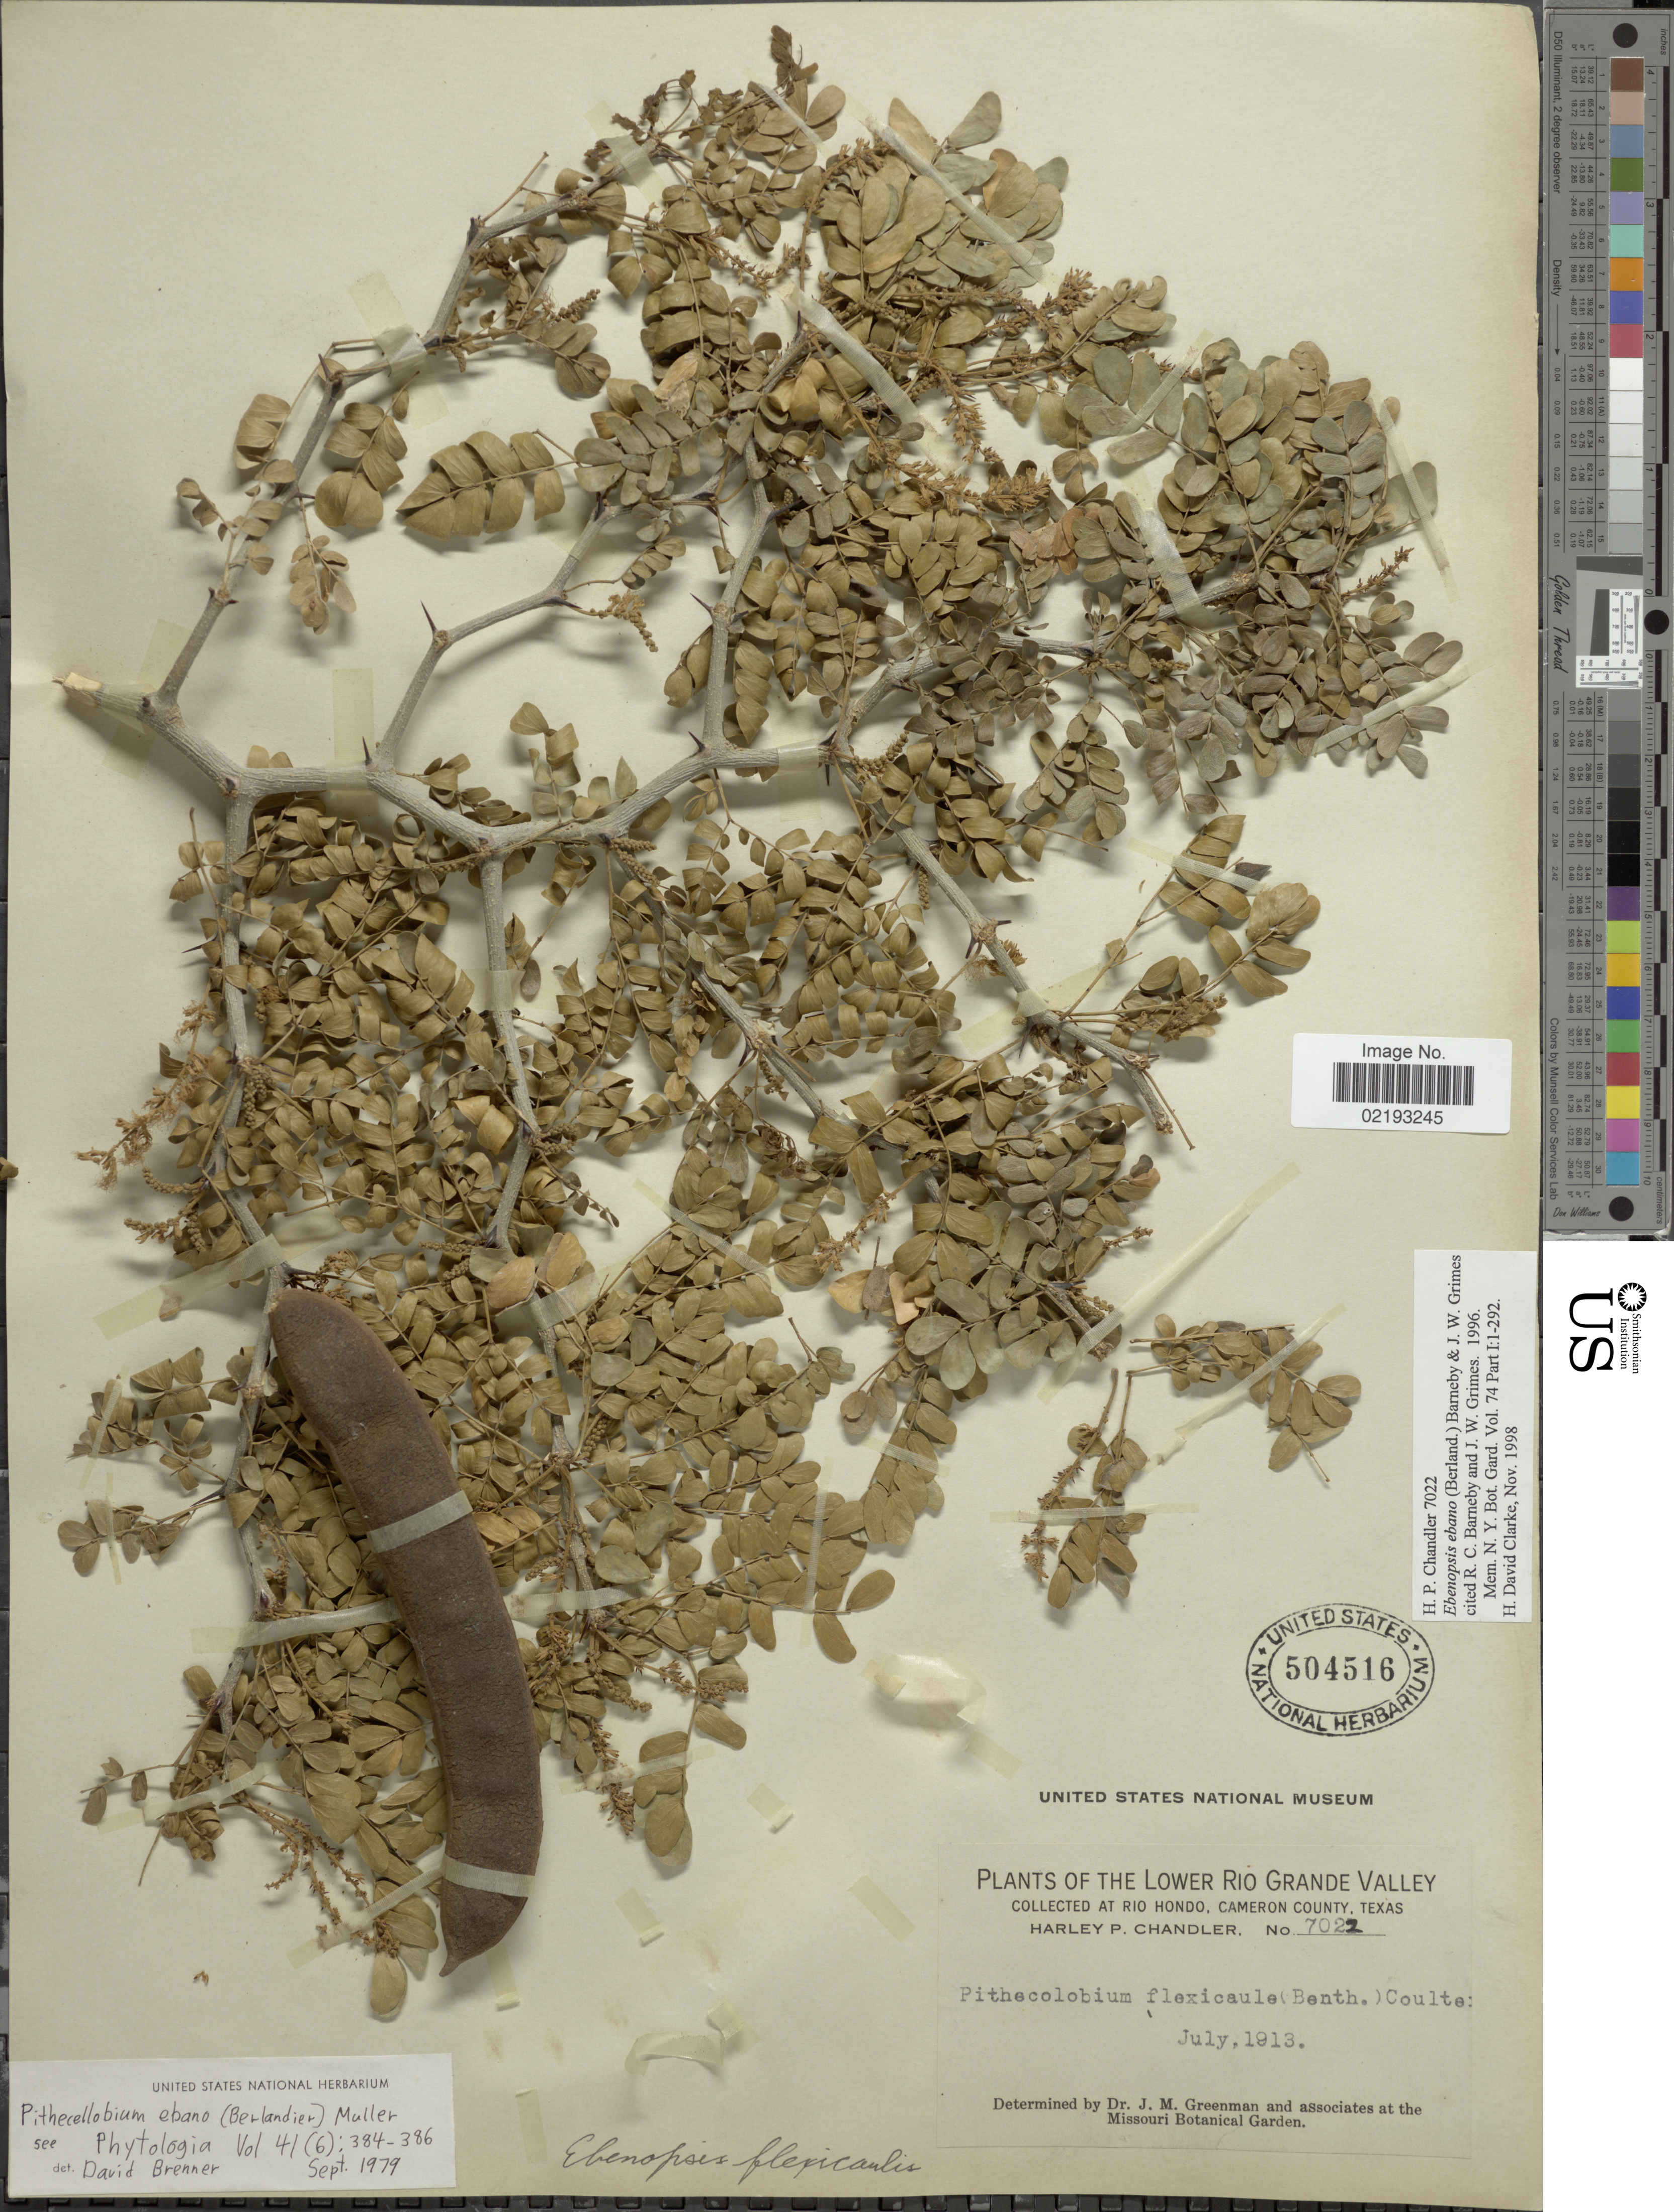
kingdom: Plantae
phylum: Tracheophyta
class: Magnoliopsida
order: Fabales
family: Fabaceae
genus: Ebenopsis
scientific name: Ebenopsis ebano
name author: (Berland.) Barneby & J.W. Grimes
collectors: H. Chandler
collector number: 7022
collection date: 1913-07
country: United States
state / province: Texas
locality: Lower Rio Grande Valley, at Rio Hondo, Cameron County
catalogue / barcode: US 504516